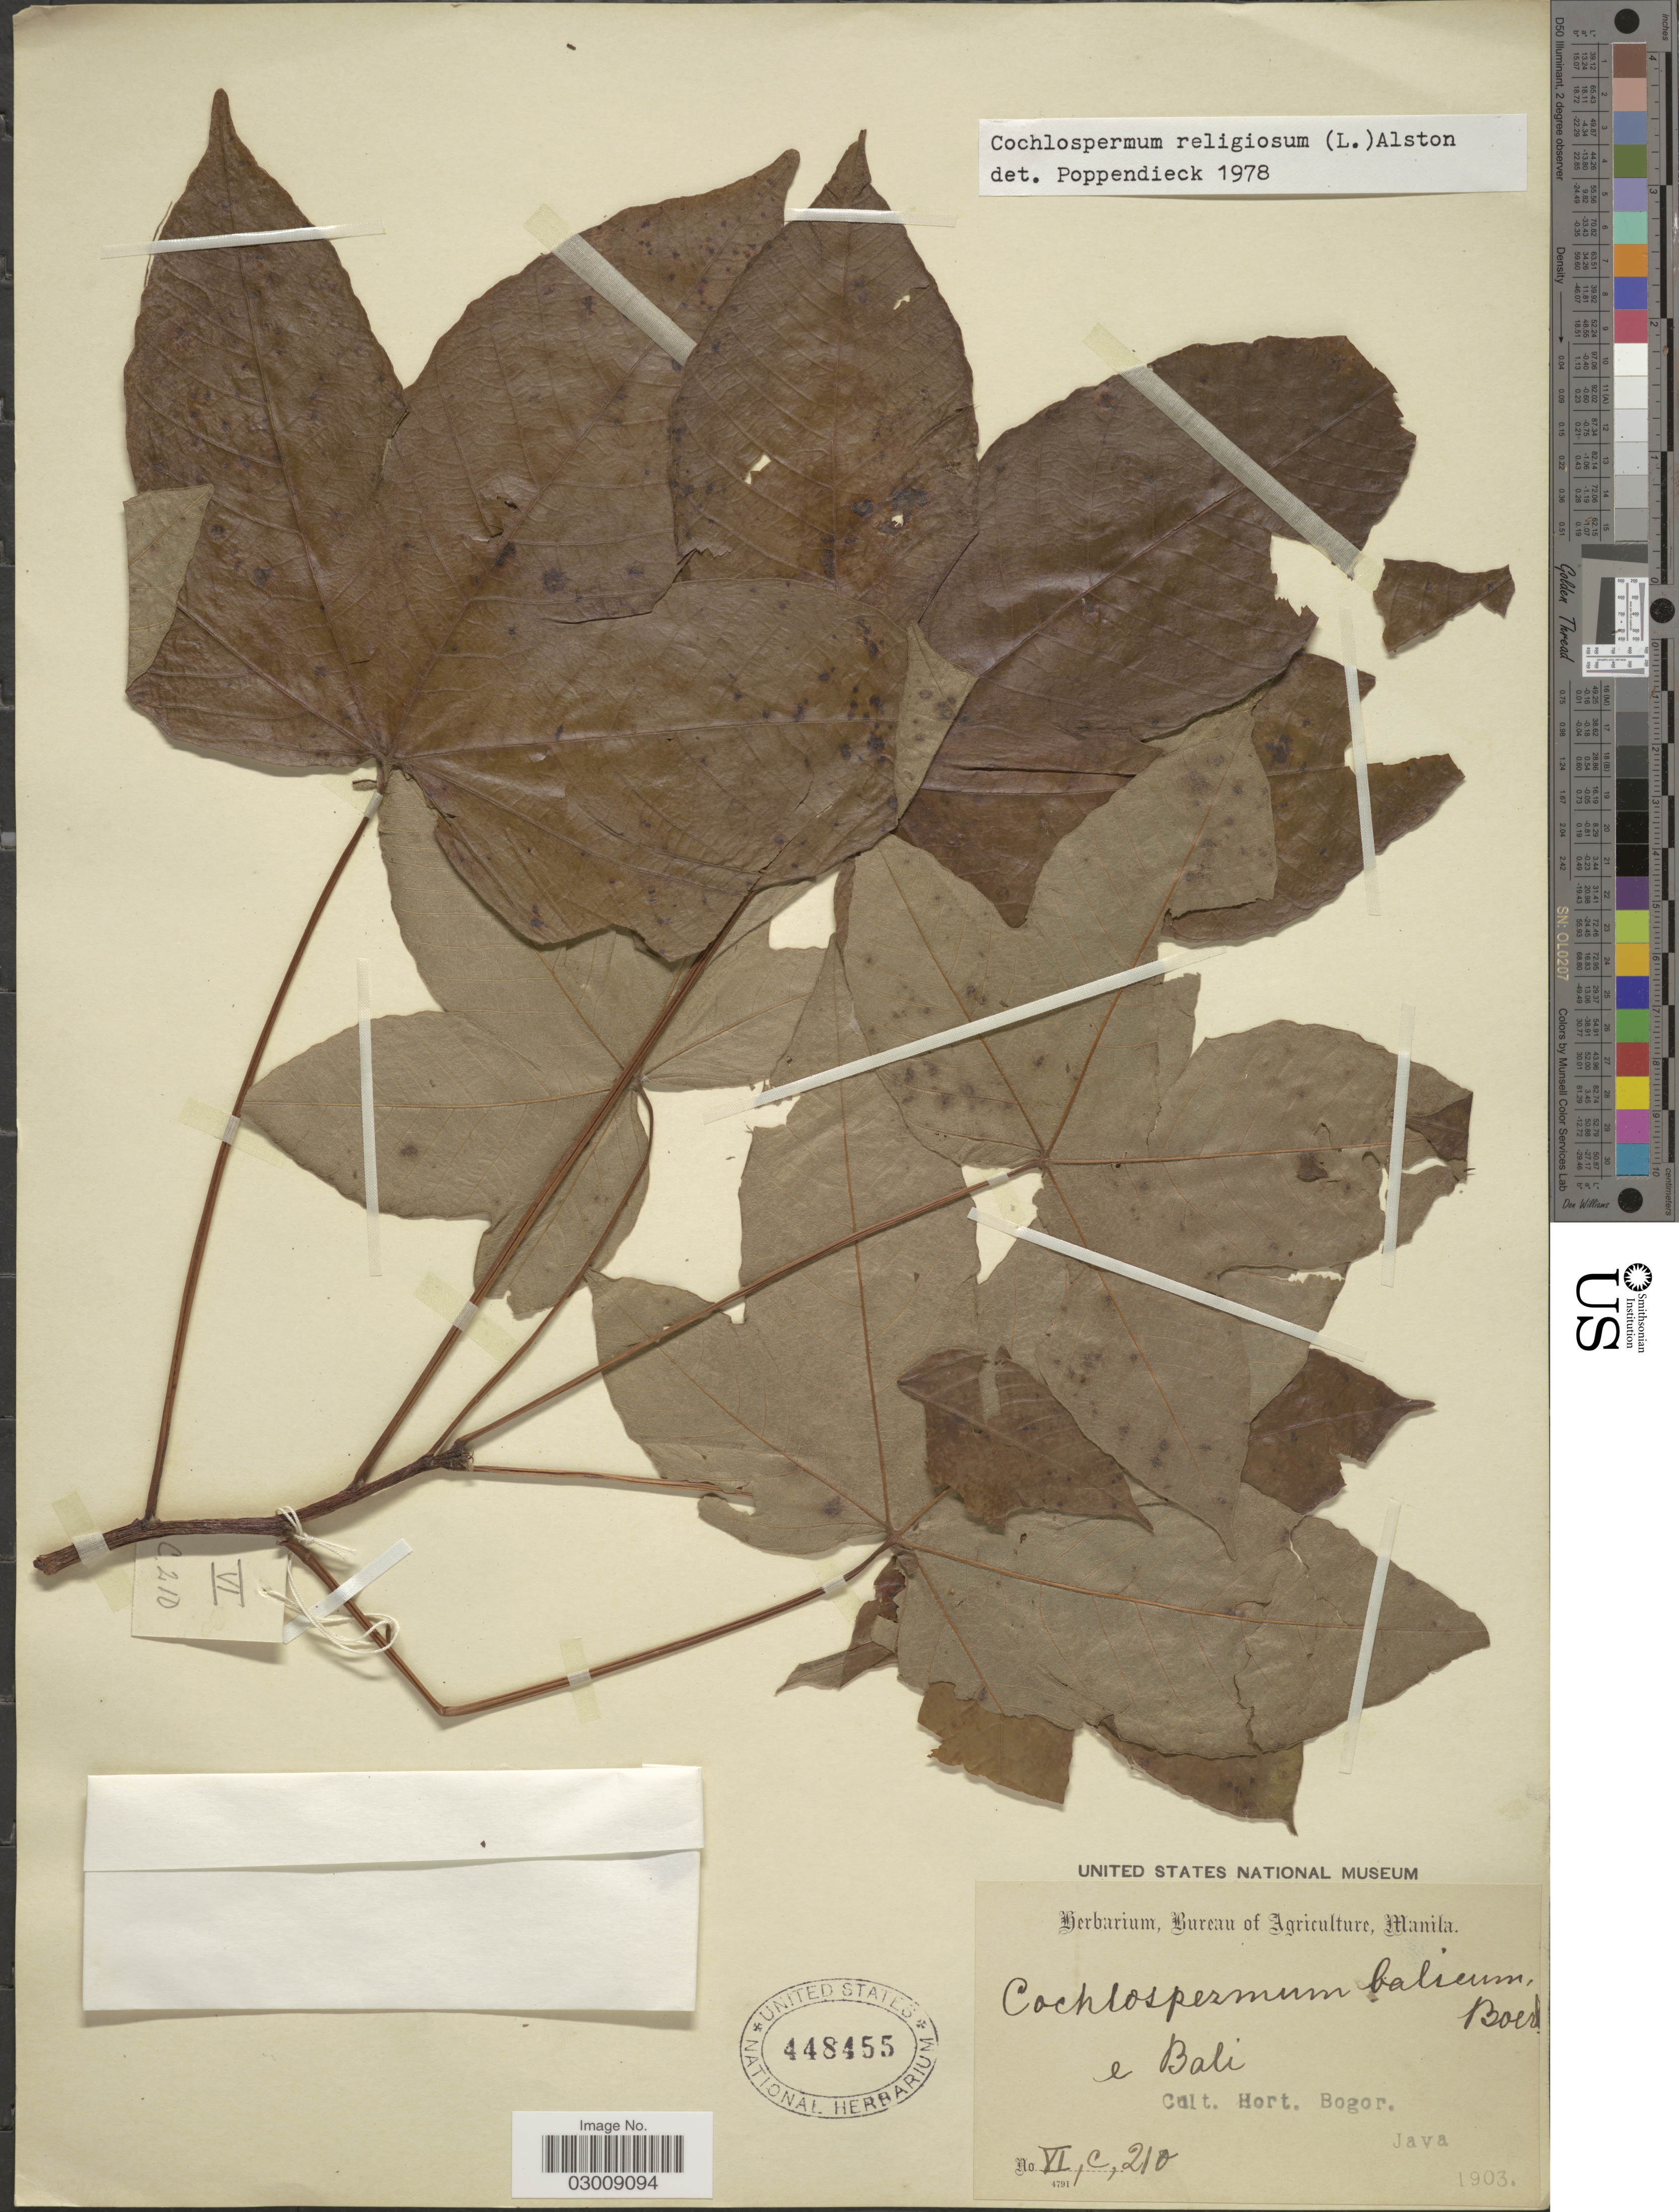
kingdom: Plantae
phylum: Tracheophyta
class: Magnoliopsida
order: Malvales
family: Cochlospermaceae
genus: Cochlospermum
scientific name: Cochlospermum religiosum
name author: (L.) Alston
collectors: Ex herb. Bureau of Agriculture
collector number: VI,C,210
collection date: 1903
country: Indonesia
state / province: Java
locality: Hort. Bogor.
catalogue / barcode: US 448455